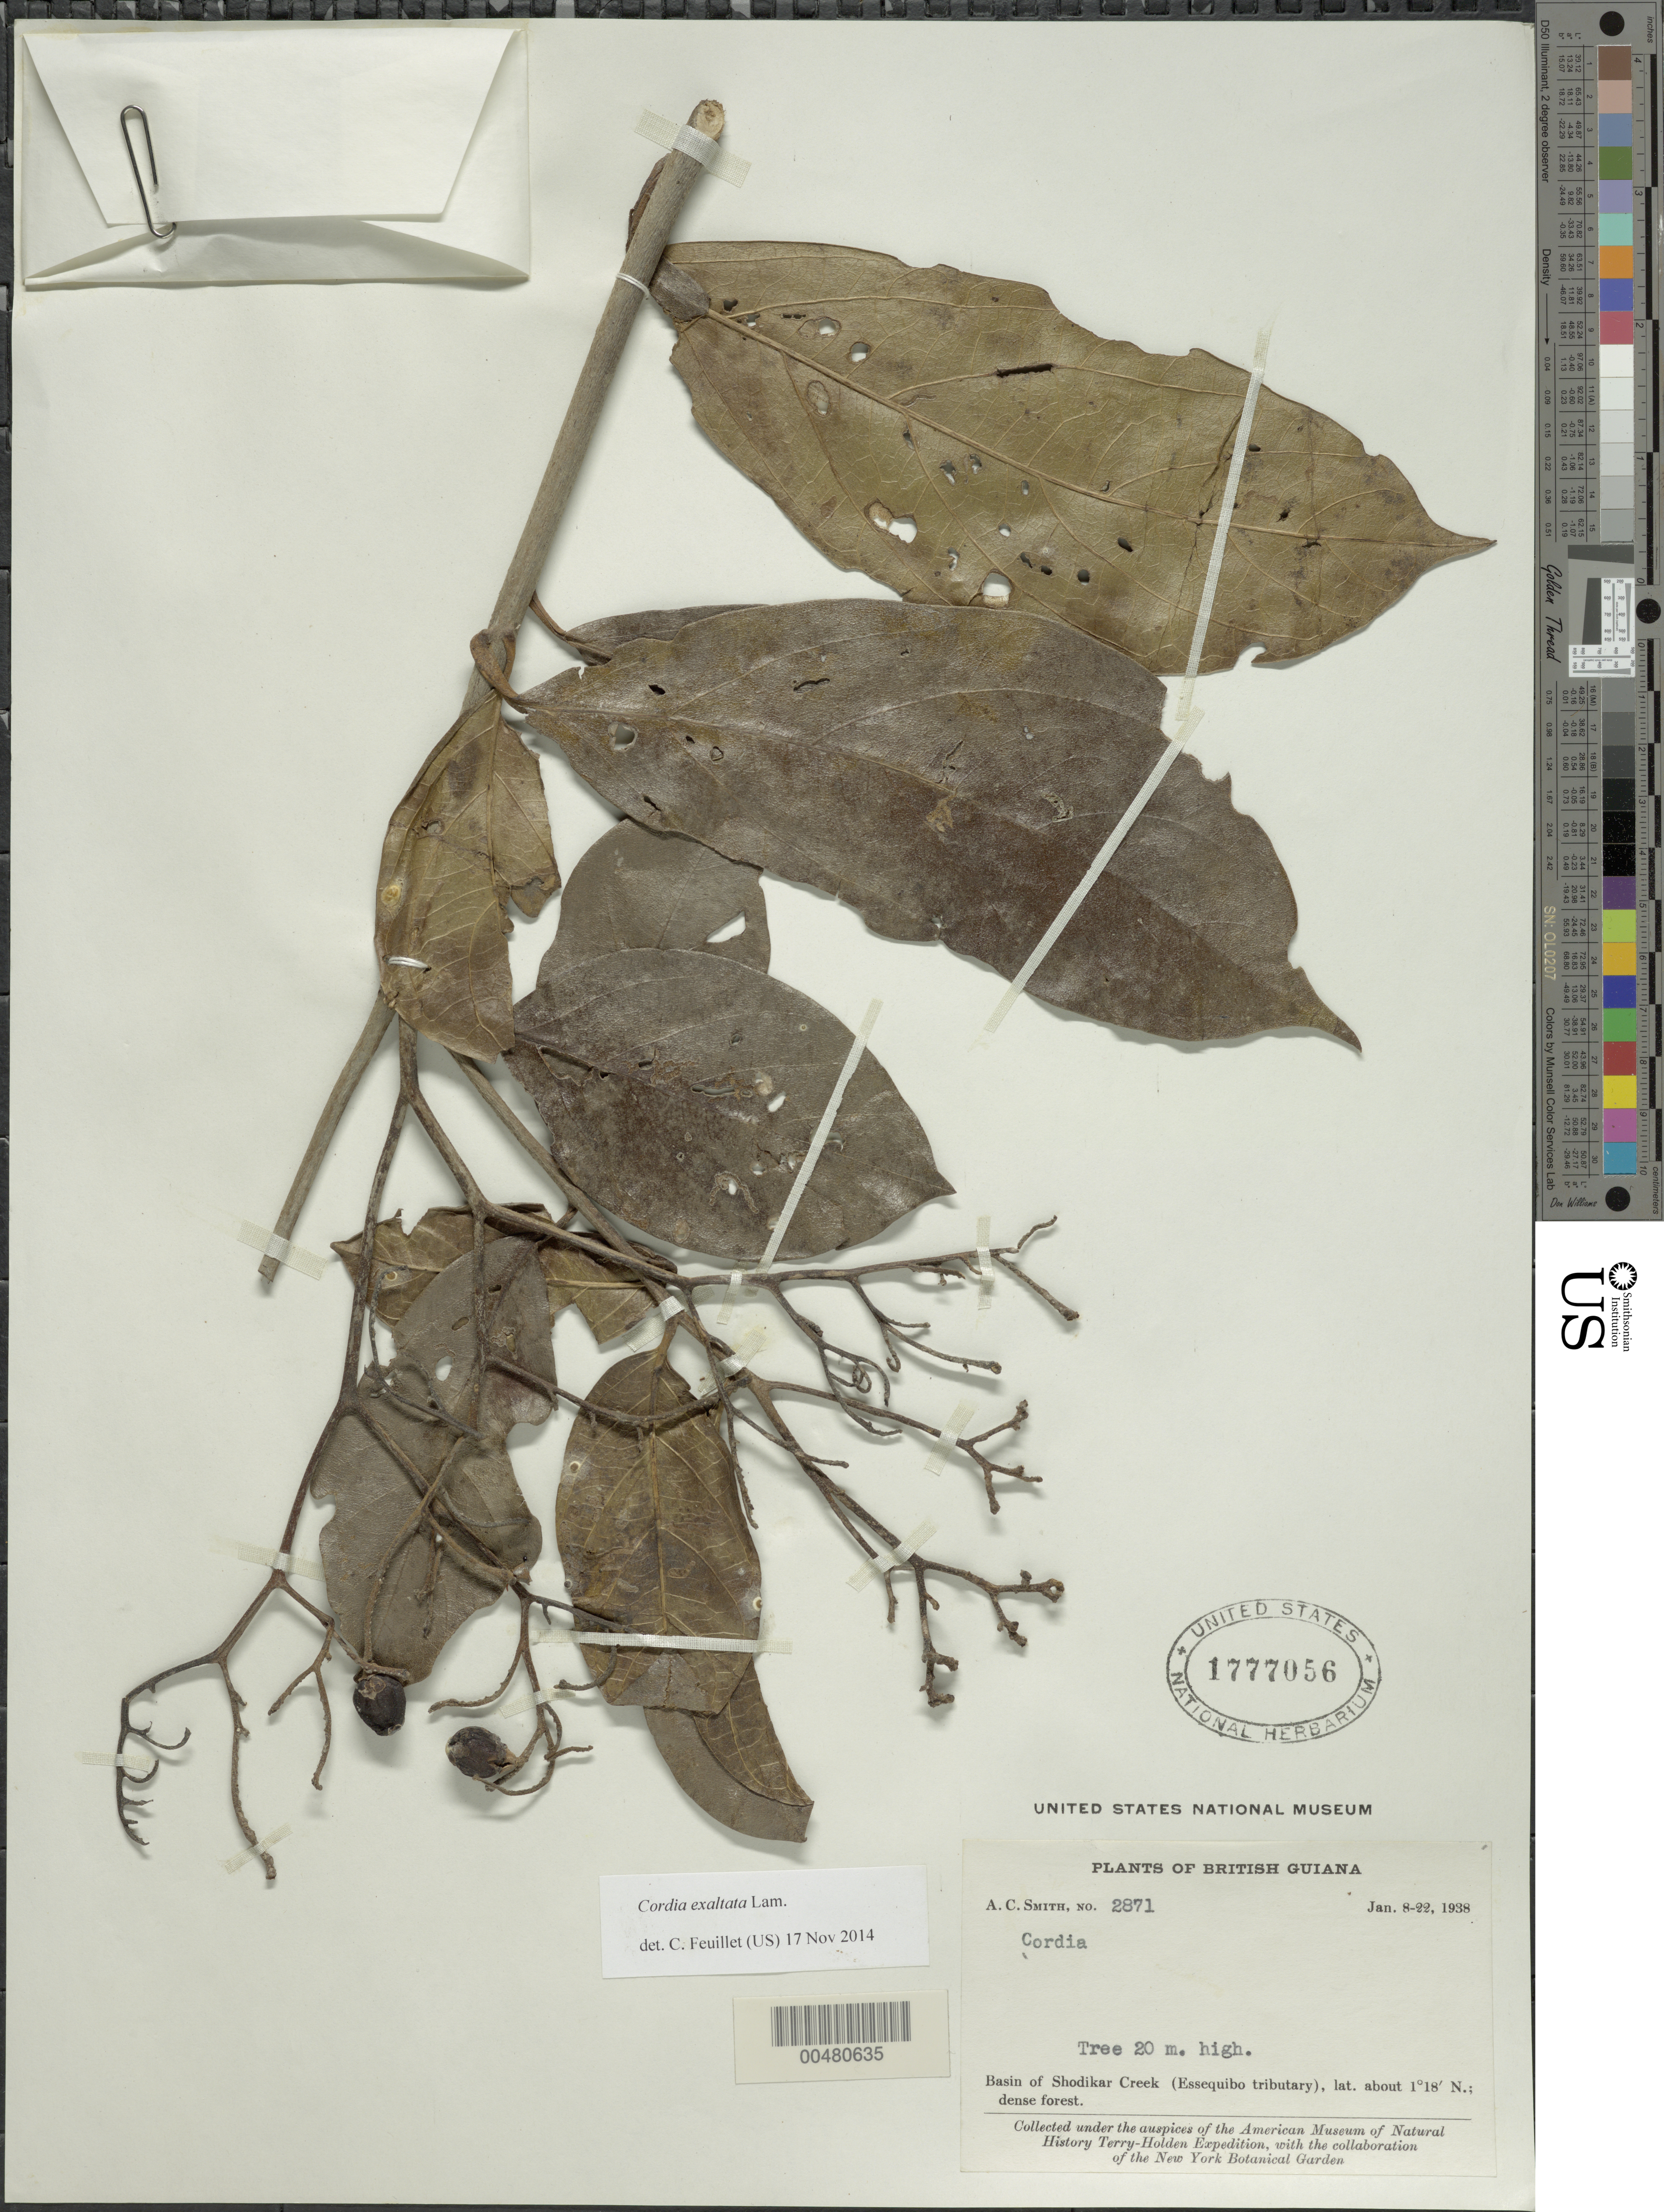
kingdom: Plantae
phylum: Tracheophyta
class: Magnoliopsida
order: Boraginales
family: Cordiaceae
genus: Cordia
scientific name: Cordia exaltata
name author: Lam.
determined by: Feuillet, C.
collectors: A. C. Smith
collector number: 2871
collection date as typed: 8-22 Jan 1938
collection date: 1938-01-08/1938-01-22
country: Guyana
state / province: U. Takutu-U. Essequibo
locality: Basin of Shodikar Creek (Essequibo tributary), lat. about 1°18' N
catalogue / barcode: US 1777056